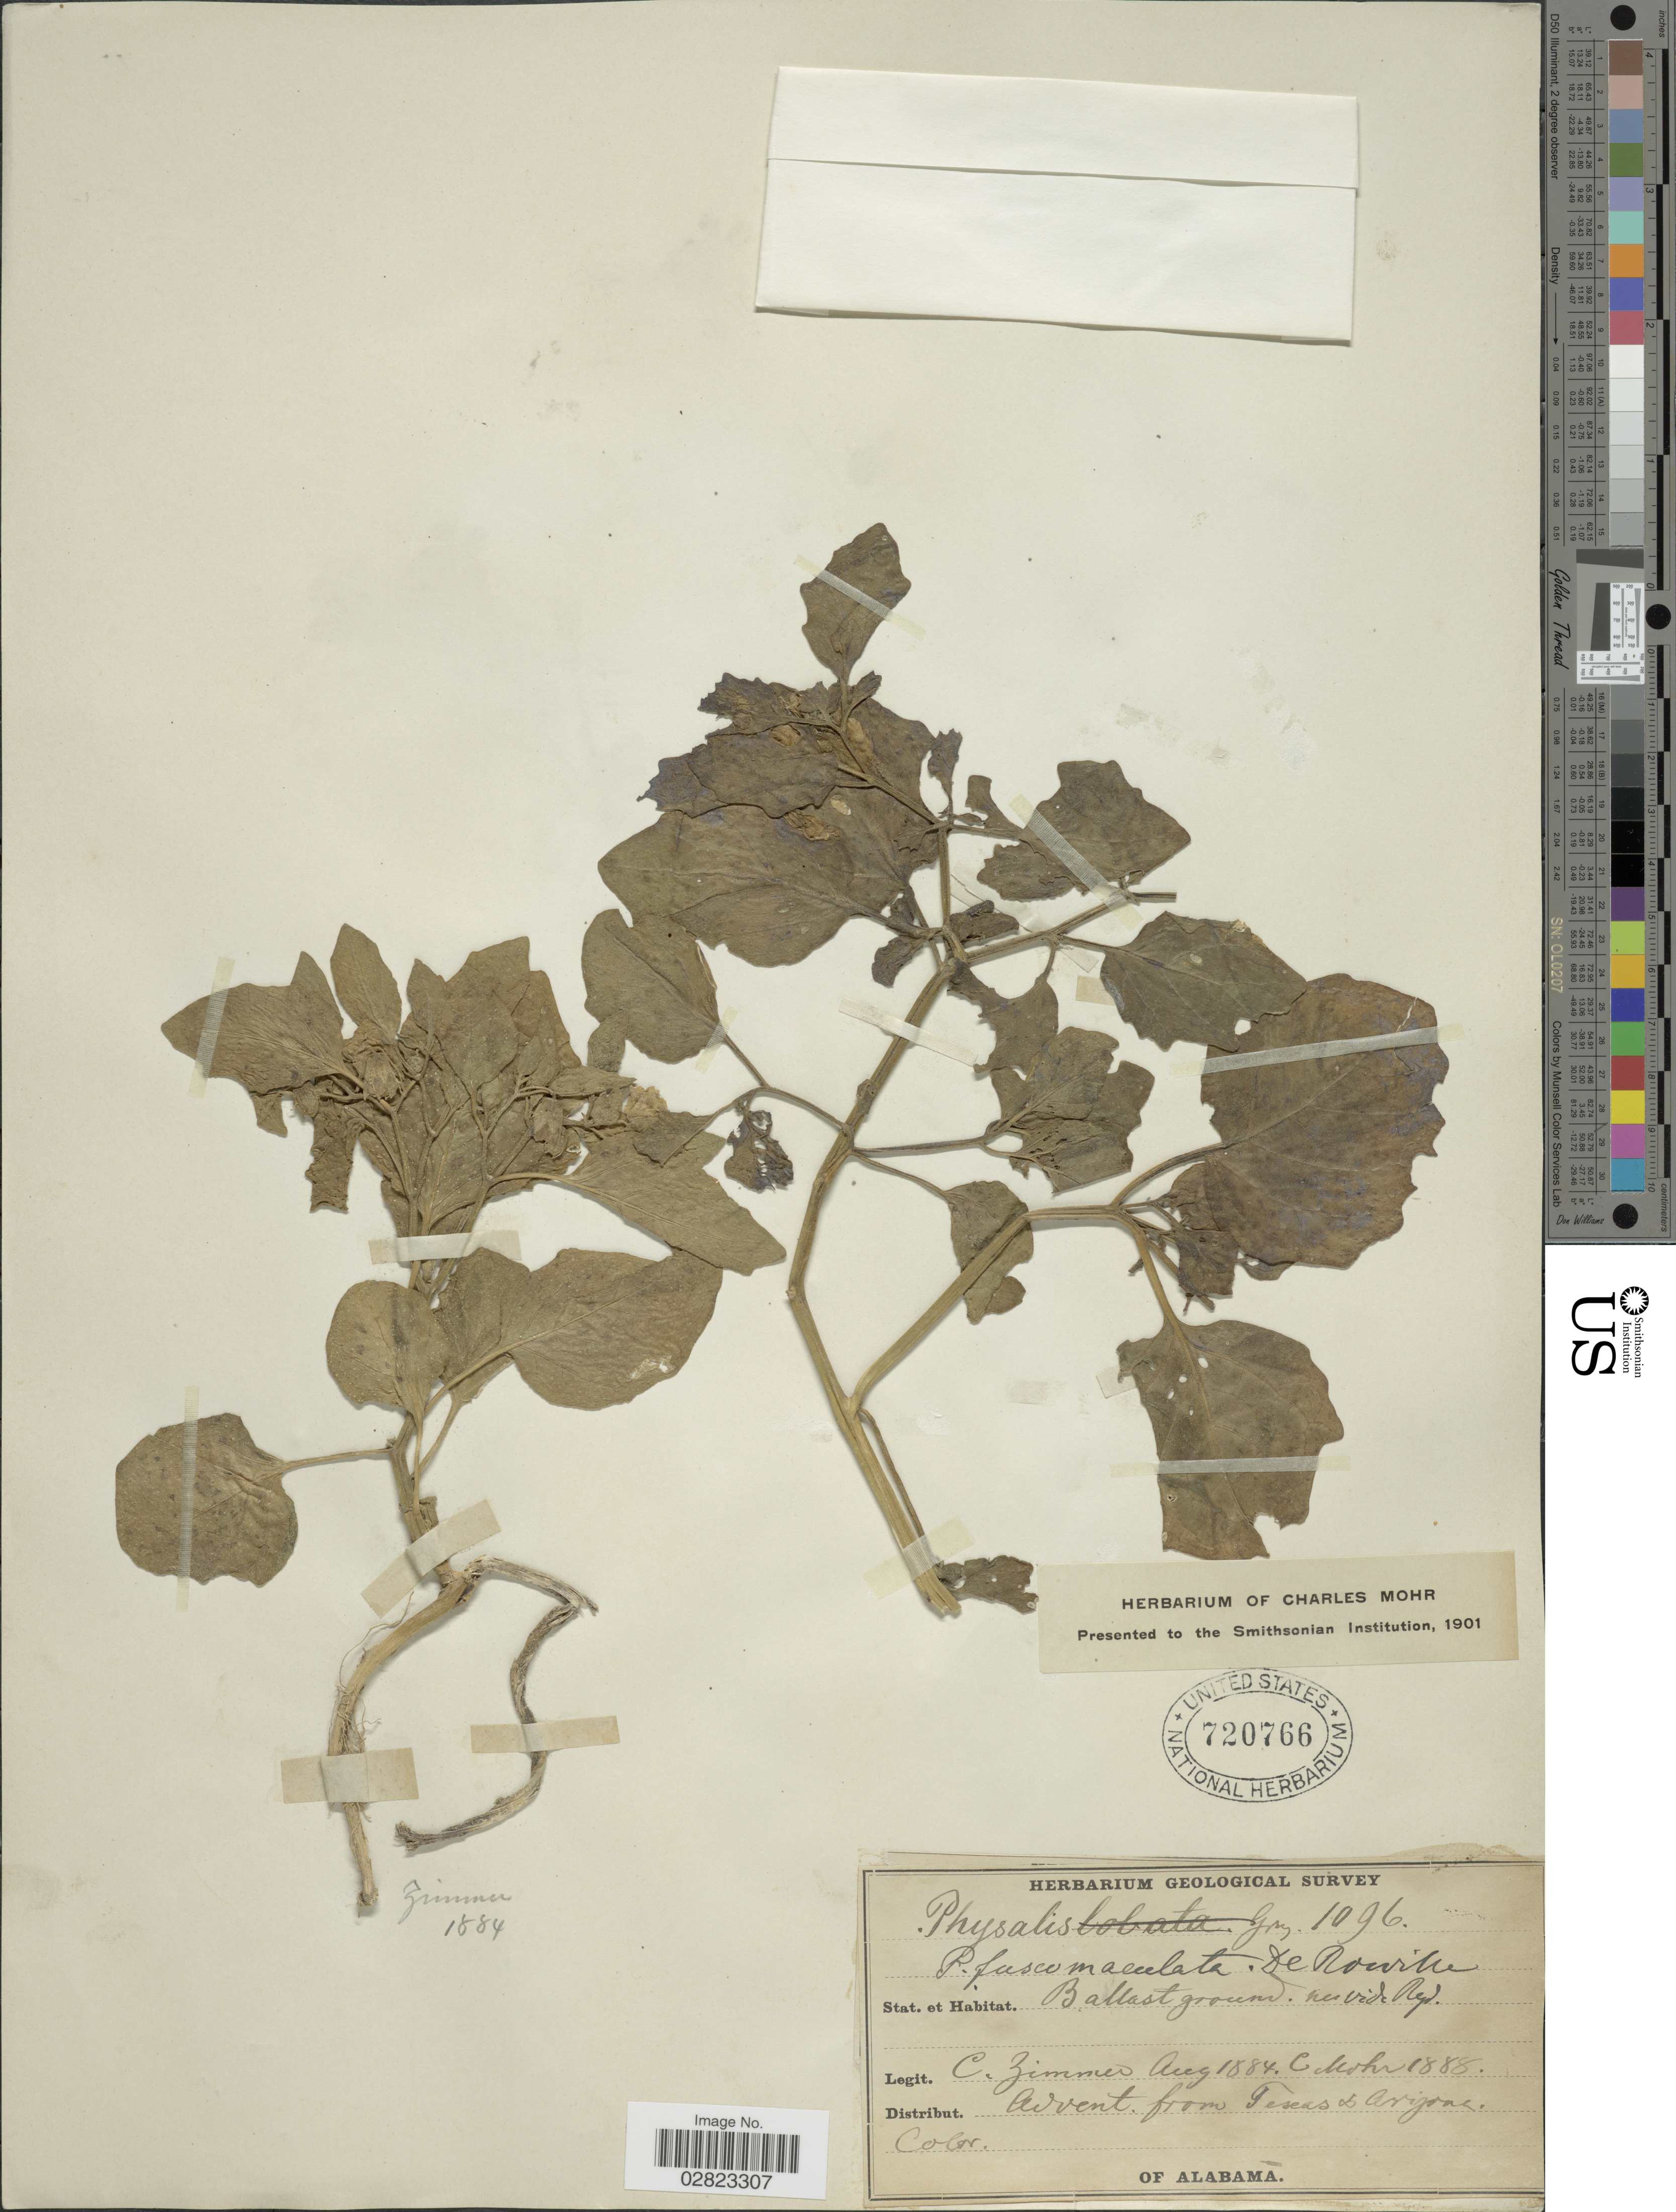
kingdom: Plantae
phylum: Tracheophyta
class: Magnoliopsida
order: Solanales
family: Solanaceae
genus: Physalis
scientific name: Physalis fuscomaculata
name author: Rouville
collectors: C. Zimmer & C. T. Mohr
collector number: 1096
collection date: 1884-08/1888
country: United States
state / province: Alabama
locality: Ballast ground.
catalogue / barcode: US 720766